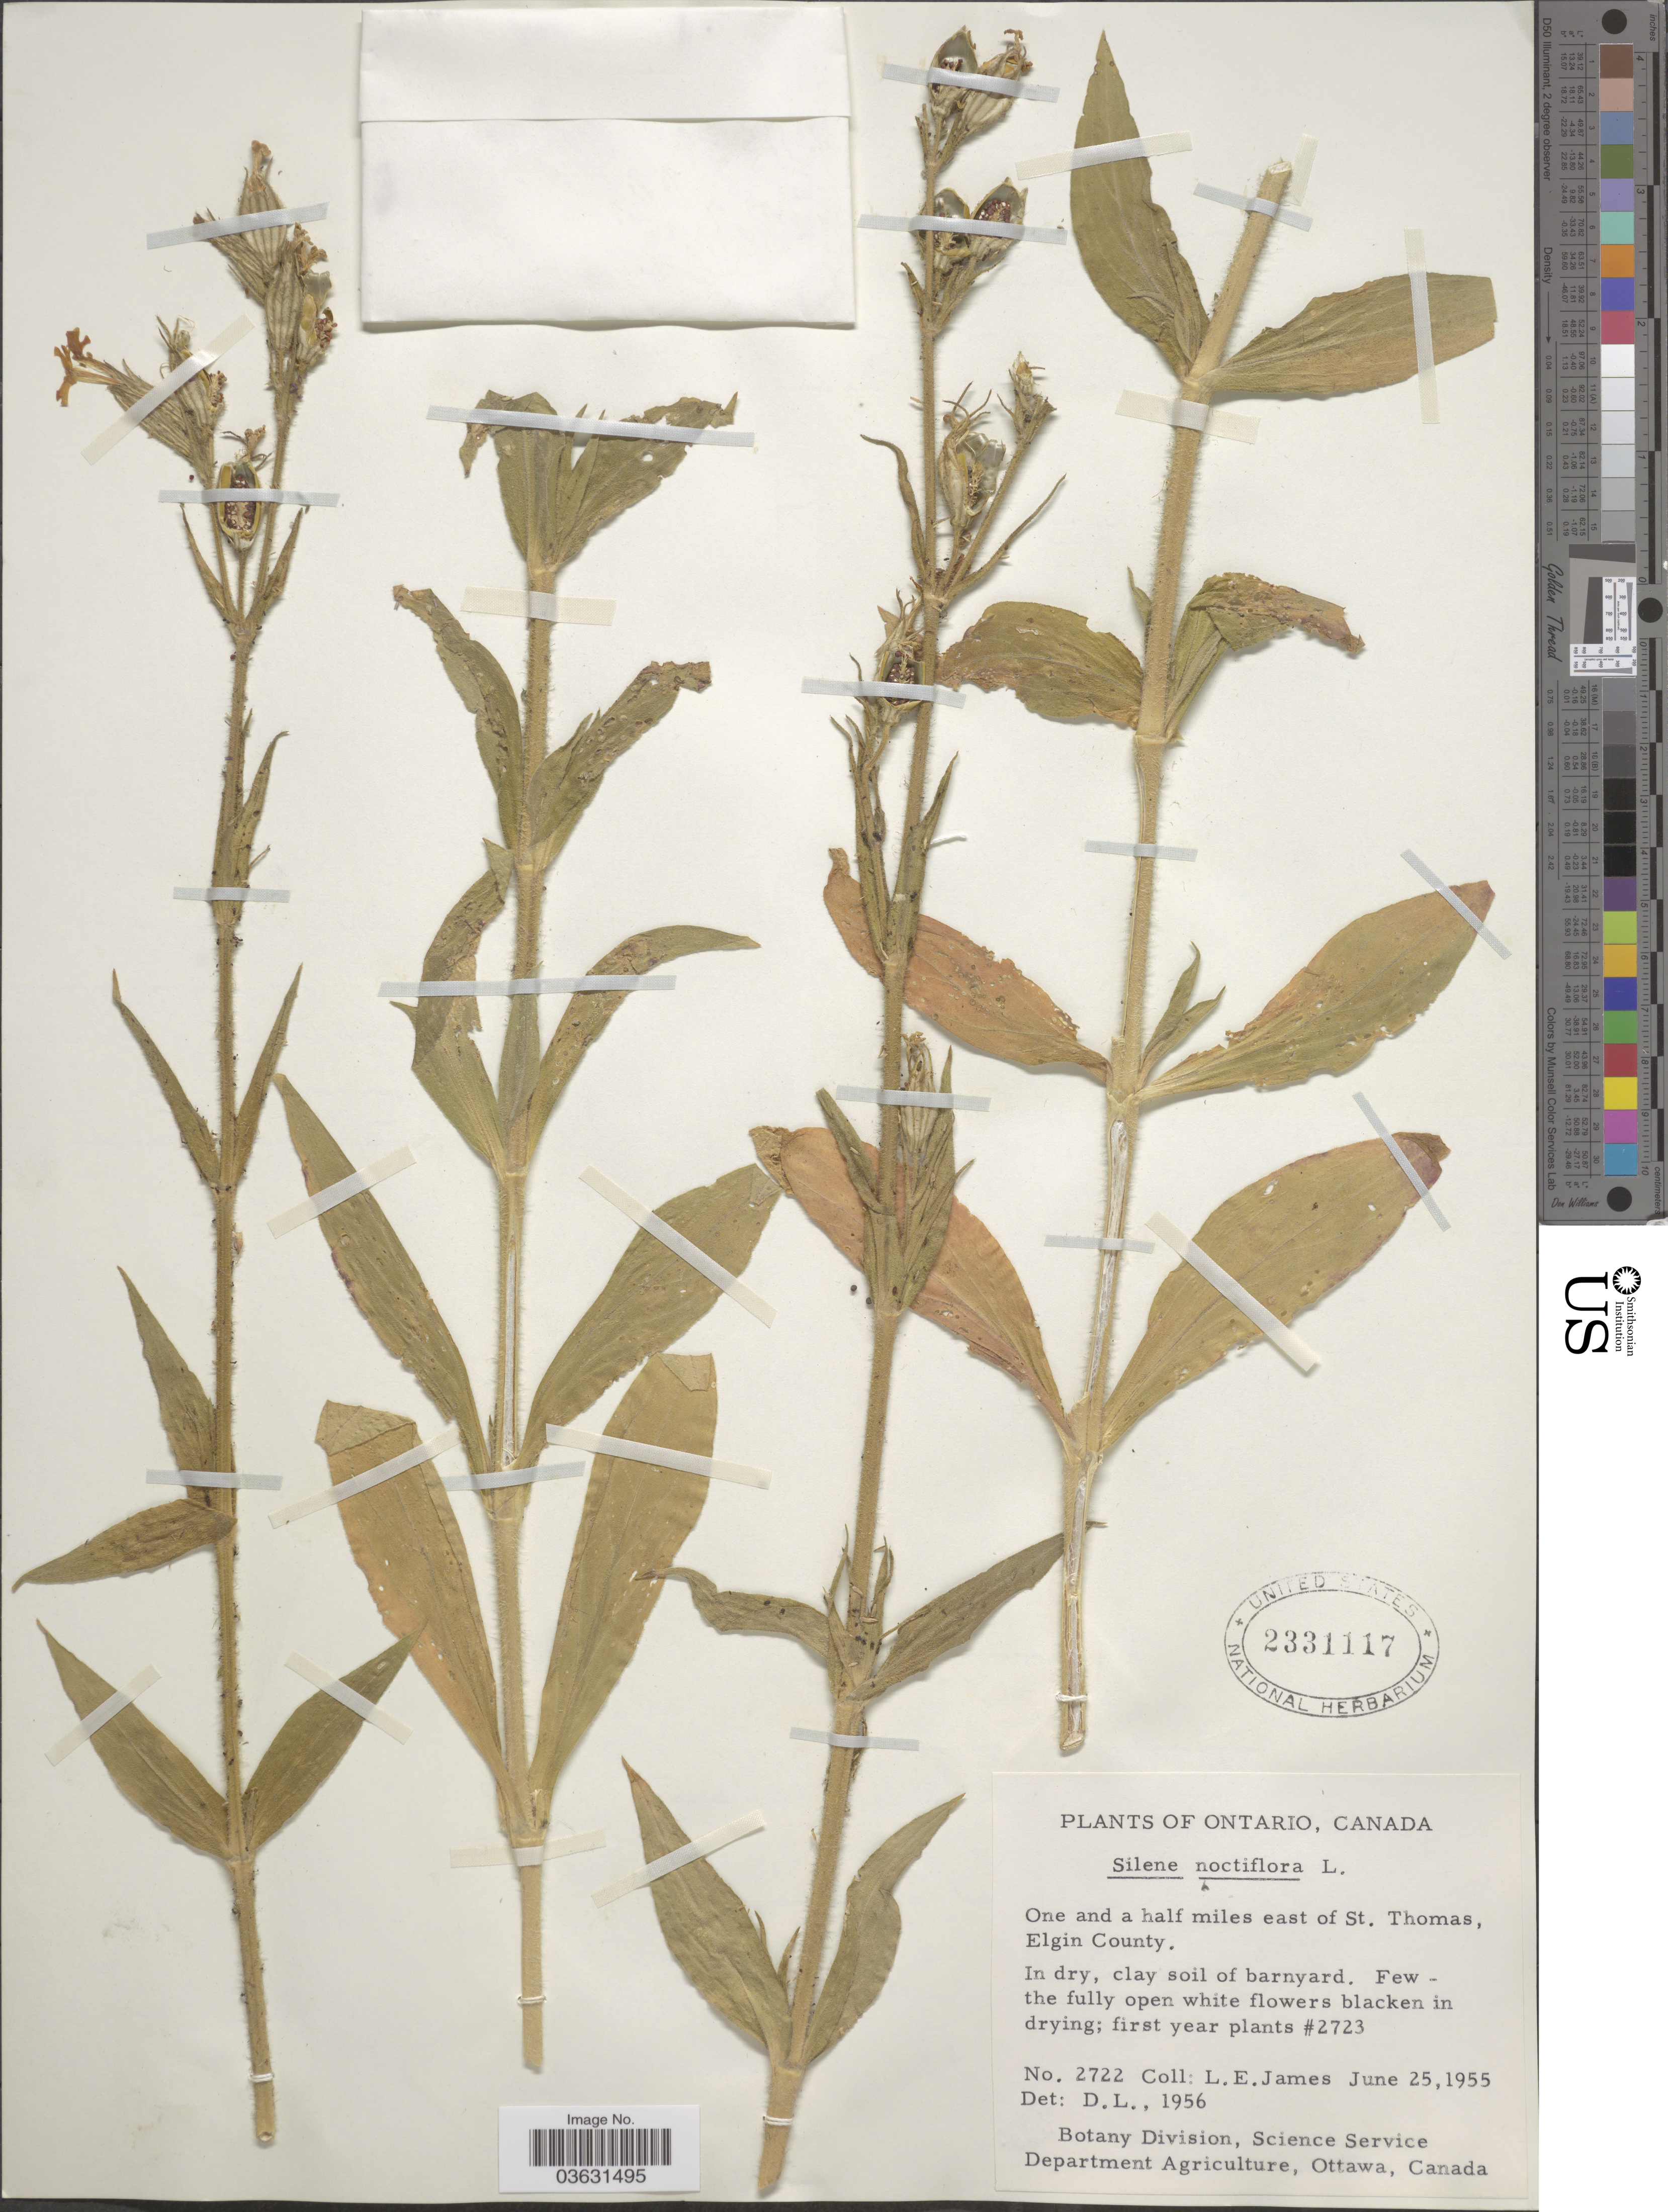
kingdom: Plantae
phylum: Tracheophyta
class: Magnoliopsida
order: Caryophyllales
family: Caryophyllaceae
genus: Silene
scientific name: Silene noctiflora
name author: L.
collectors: L. E. James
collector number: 2722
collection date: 1955-06-25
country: Canada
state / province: Ontario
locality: One and a half miles east of St. Thomas, Elgin County.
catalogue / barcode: US 2331117